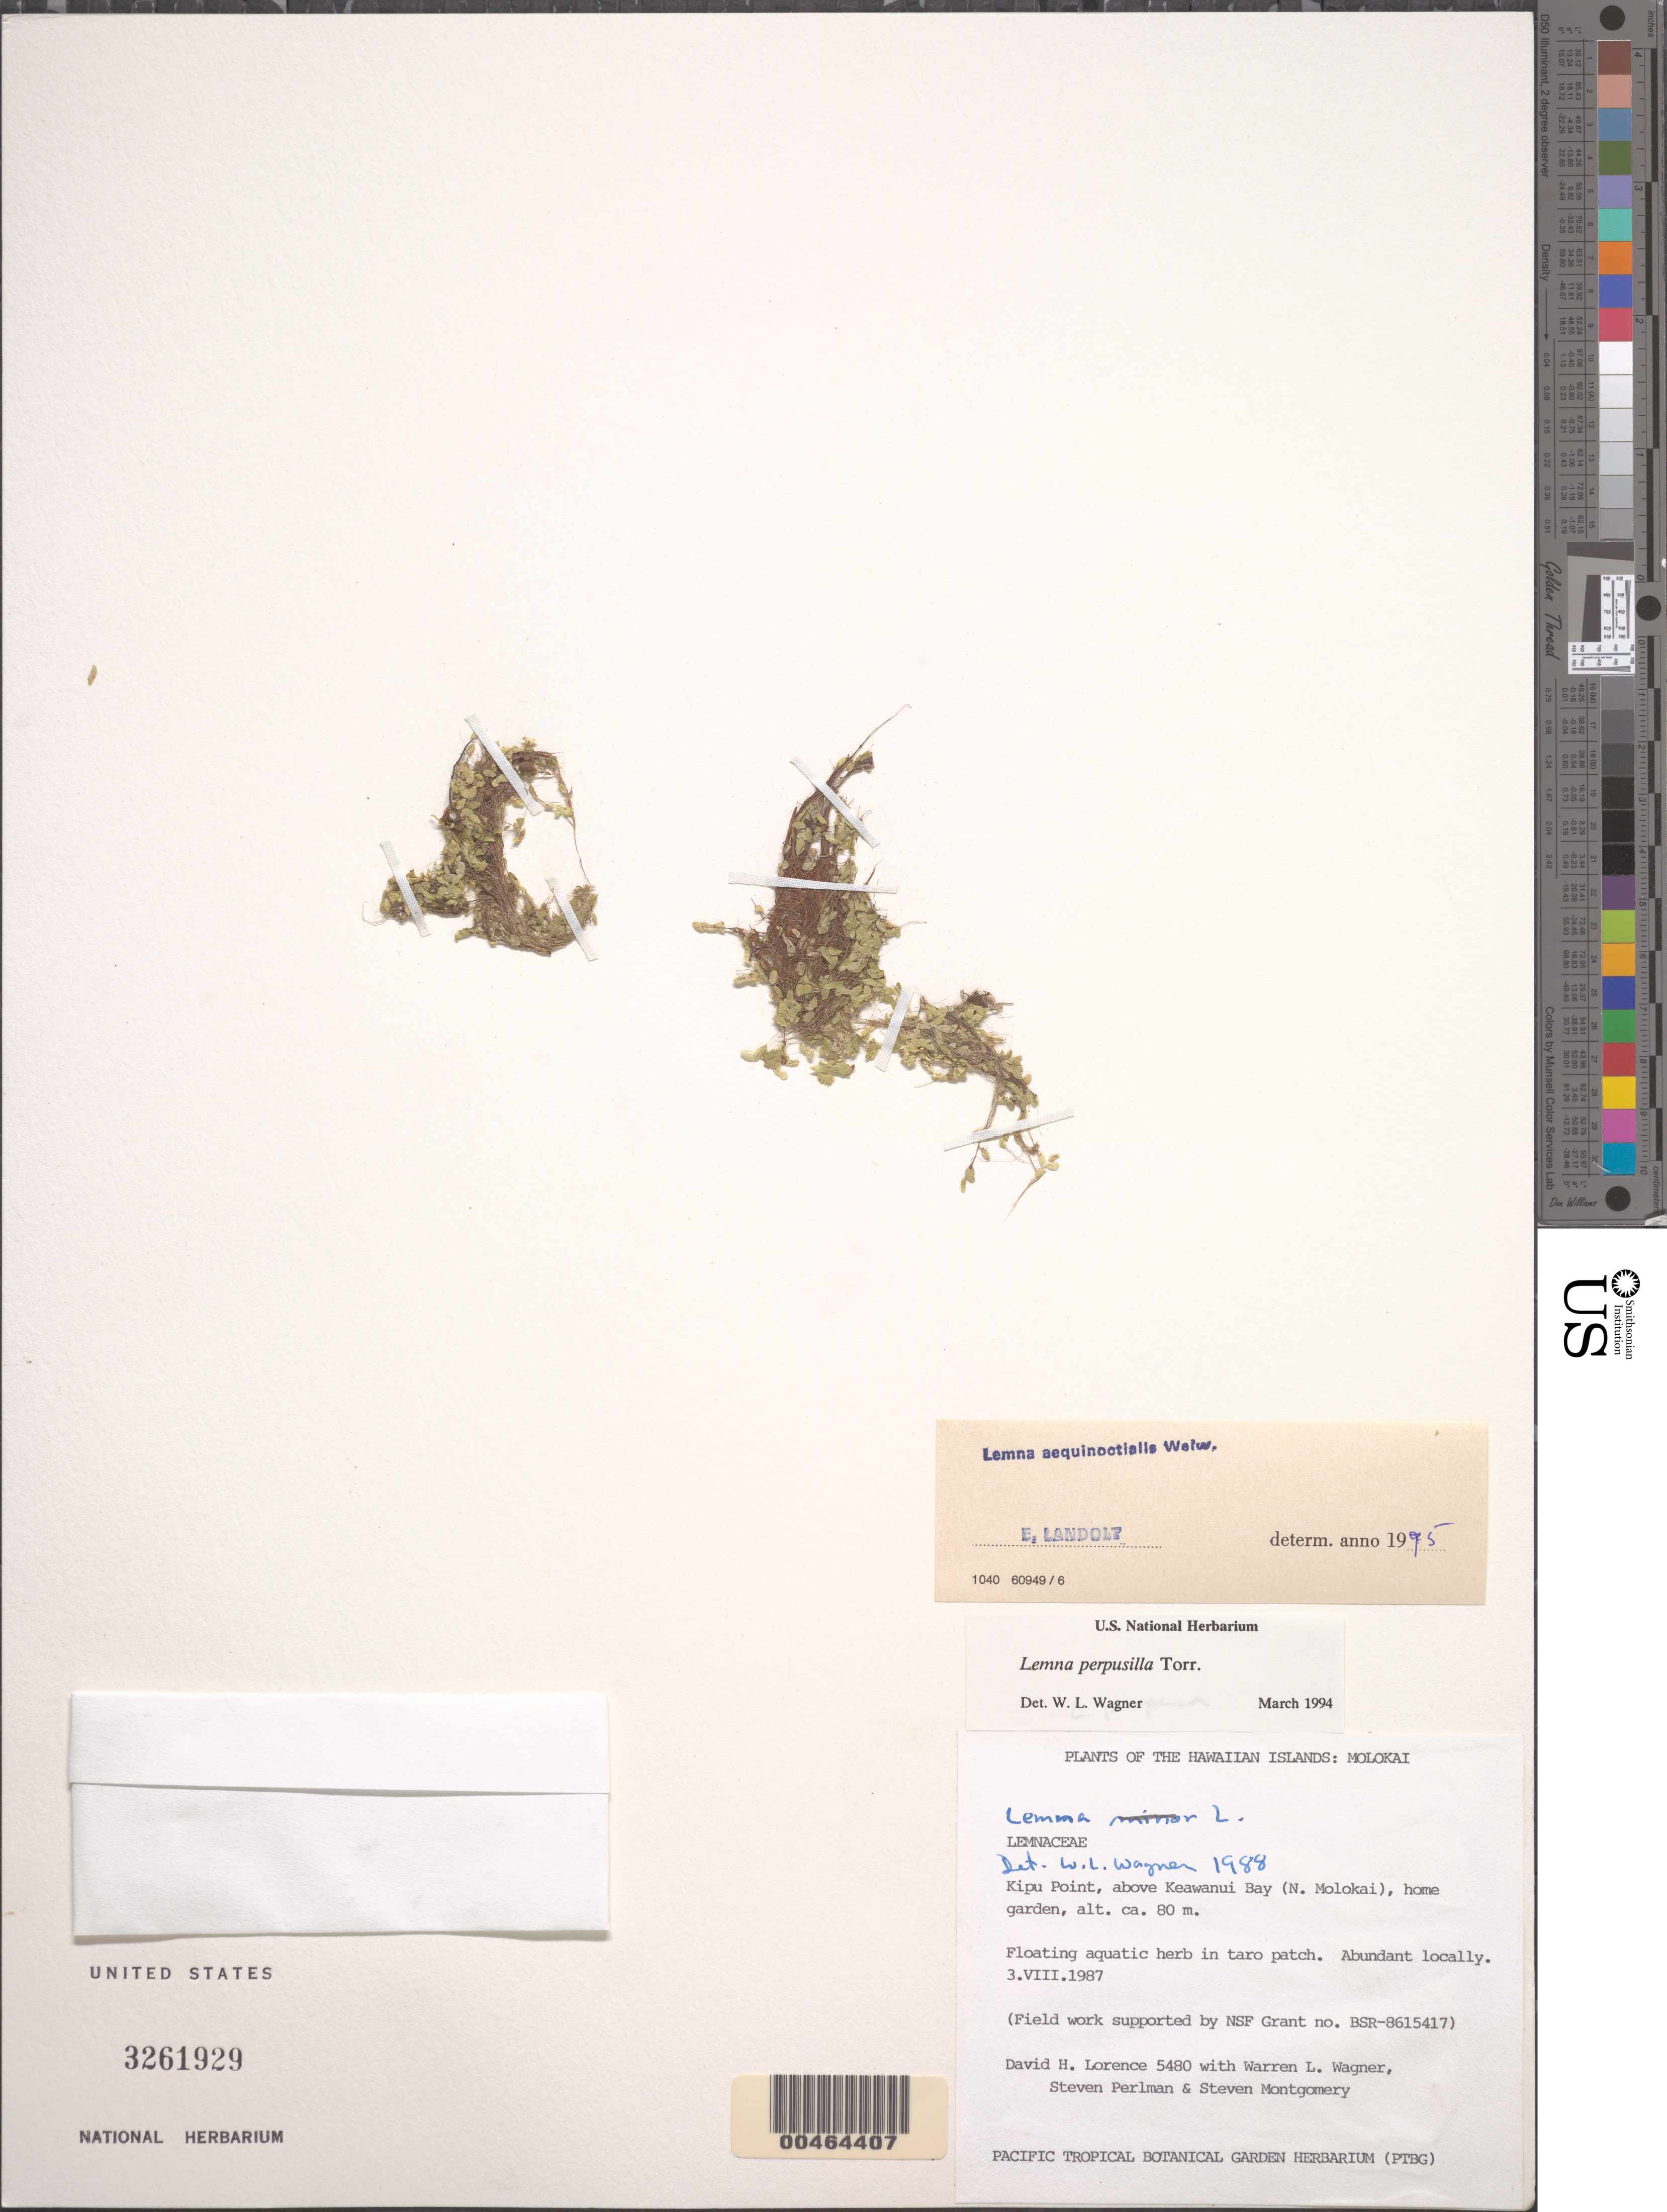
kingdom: Plantae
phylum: Tracheophyta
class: Liliopsida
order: Alismatales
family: Araceae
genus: Lemna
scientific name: Lemna aequinoctialis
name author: Welw.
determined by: Landolt, E.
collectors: D. Lorence, W. L. Wagner, S. P. Perlman & S. Montgomery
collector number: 5480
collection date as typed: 3 Aug 1987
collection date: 1987-08-03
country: United States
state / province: Hawaii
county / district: Maui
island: Moloka'i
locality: Kipu Point, above Keawanui Bay (N. Molokai), home garden.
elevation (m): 80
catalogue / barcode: US 3261929